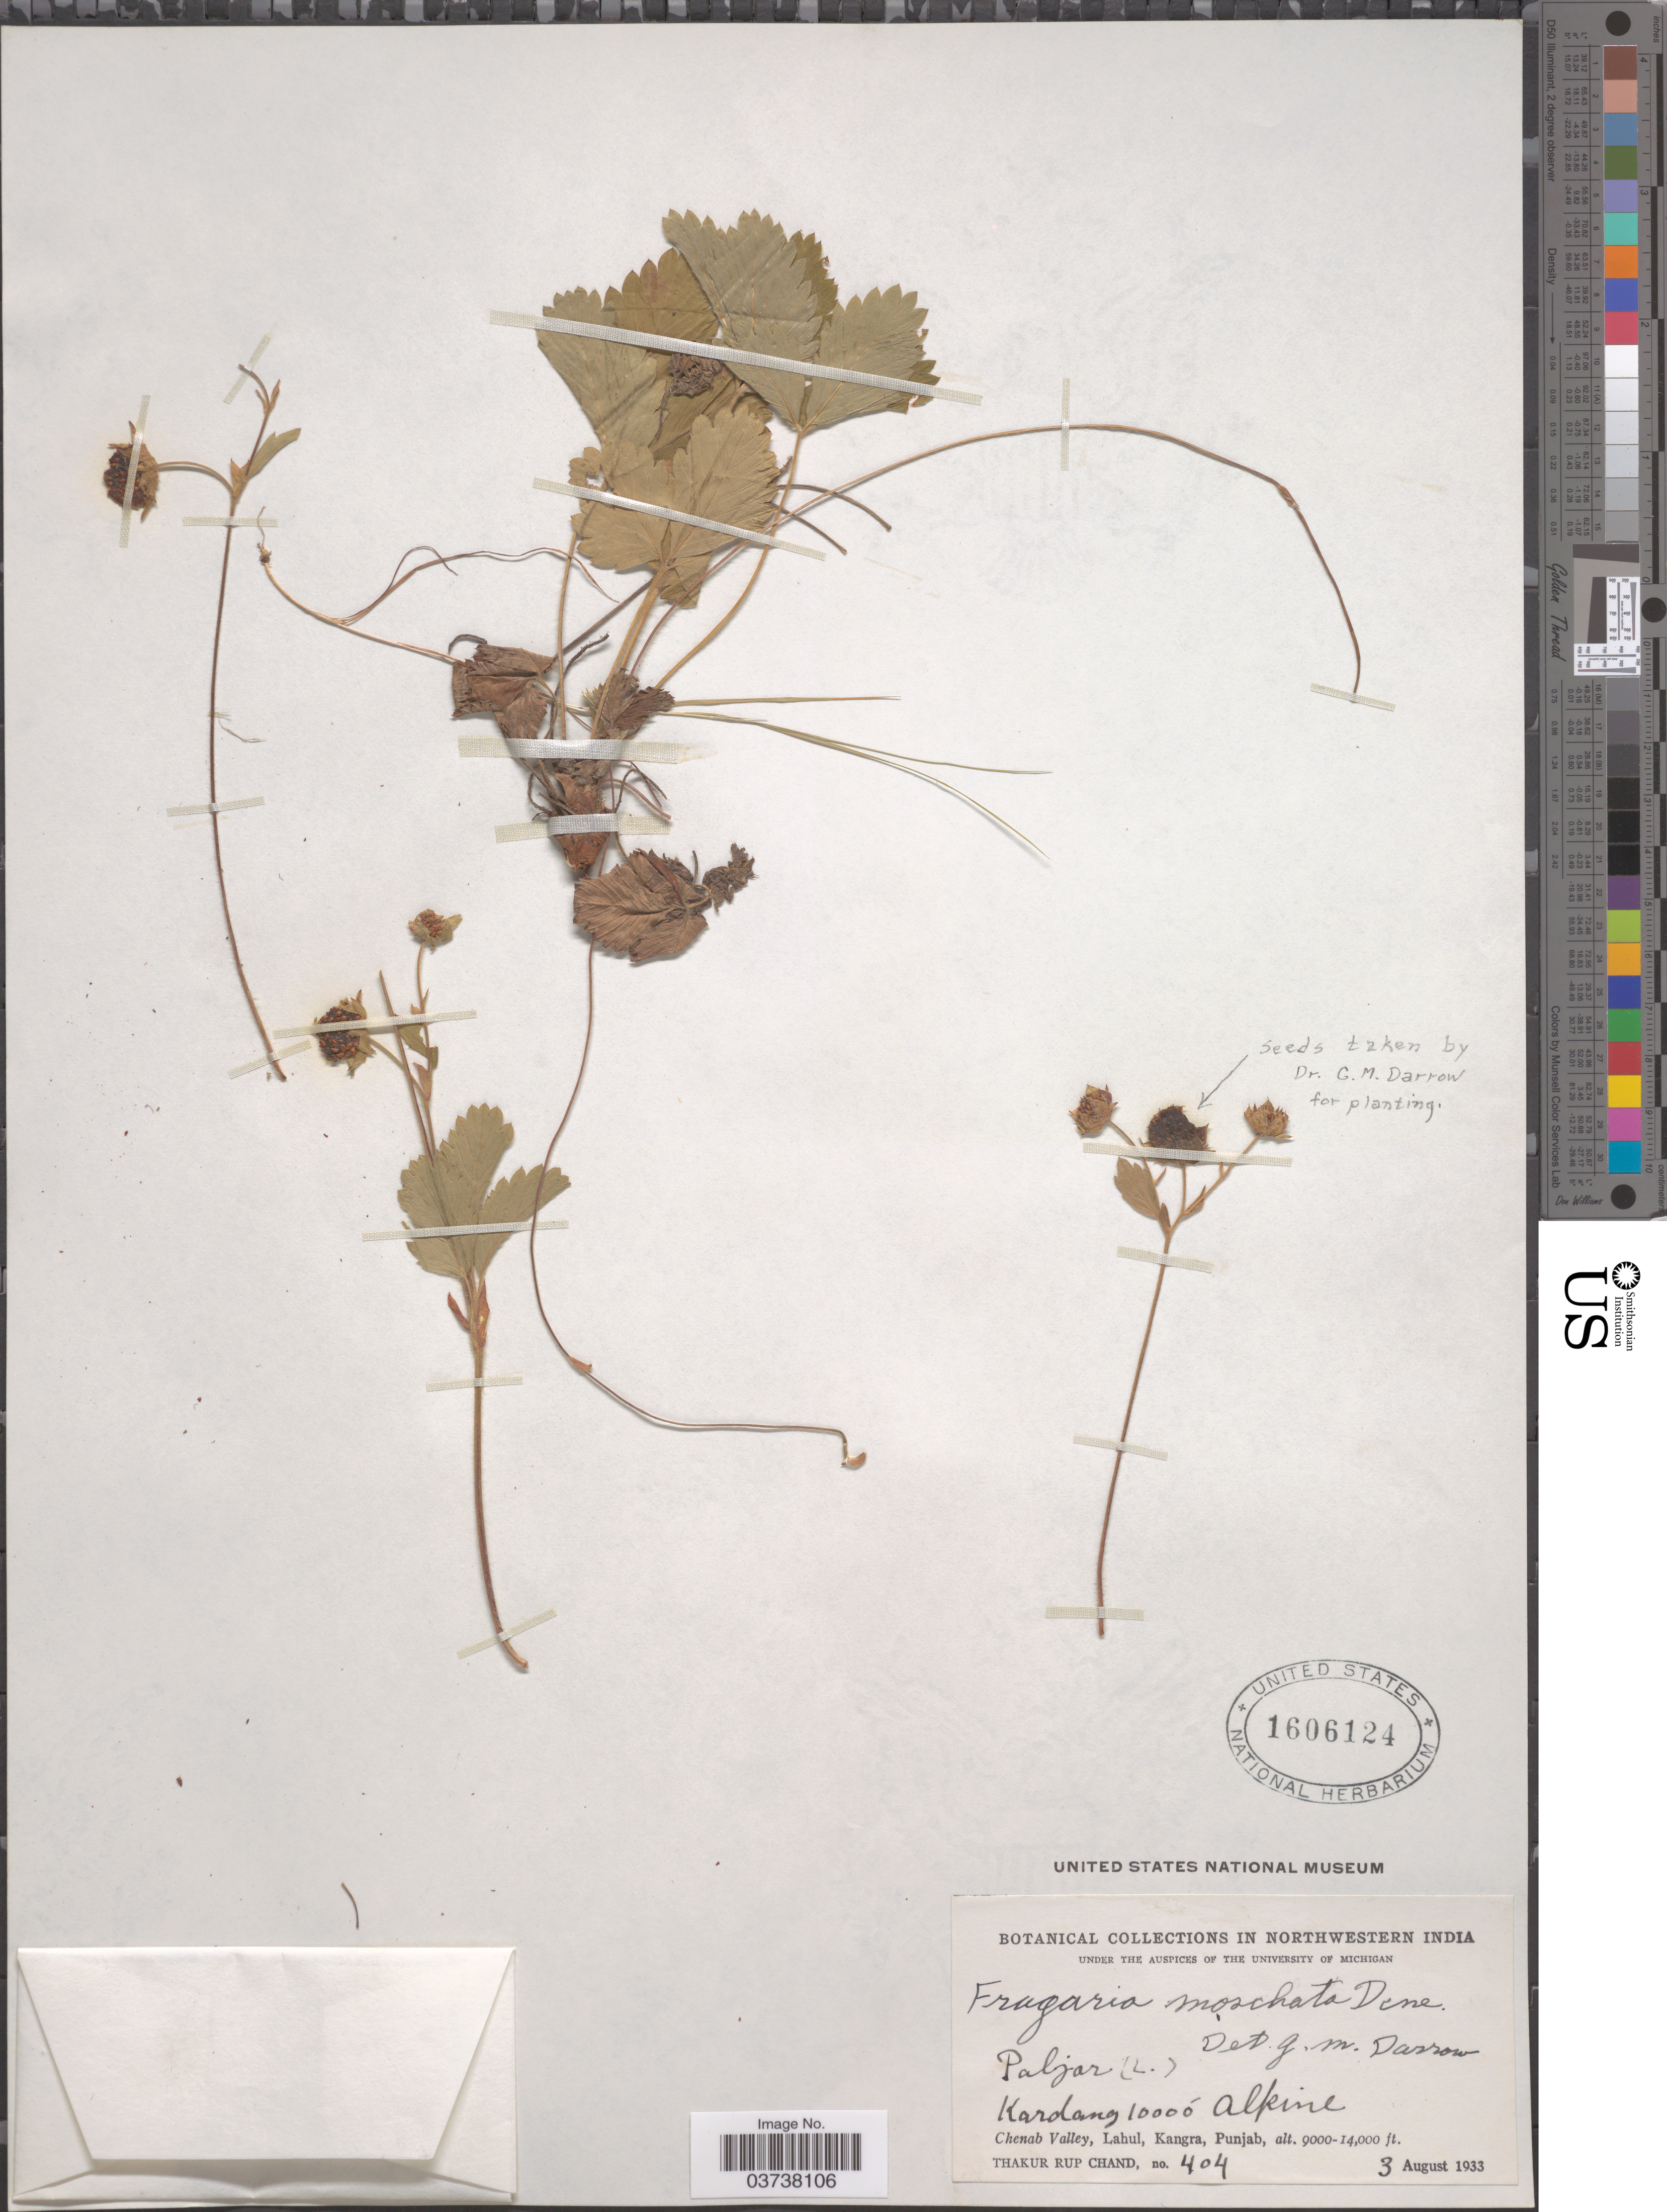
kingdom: Plantae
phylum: Tracheophyta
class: Magnoliopsida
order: Rosales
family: Rosaceae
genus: Fragaria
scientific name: Fragaria moschata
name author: Weston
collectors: T. R. Chand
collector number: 404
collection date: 1933-08-03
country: India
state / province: Punjab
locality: Northwestern India. Paljar (L.). kardang. Chenab Valley, Lahul, Kangra.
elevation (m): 3048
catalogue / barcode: US 1606124